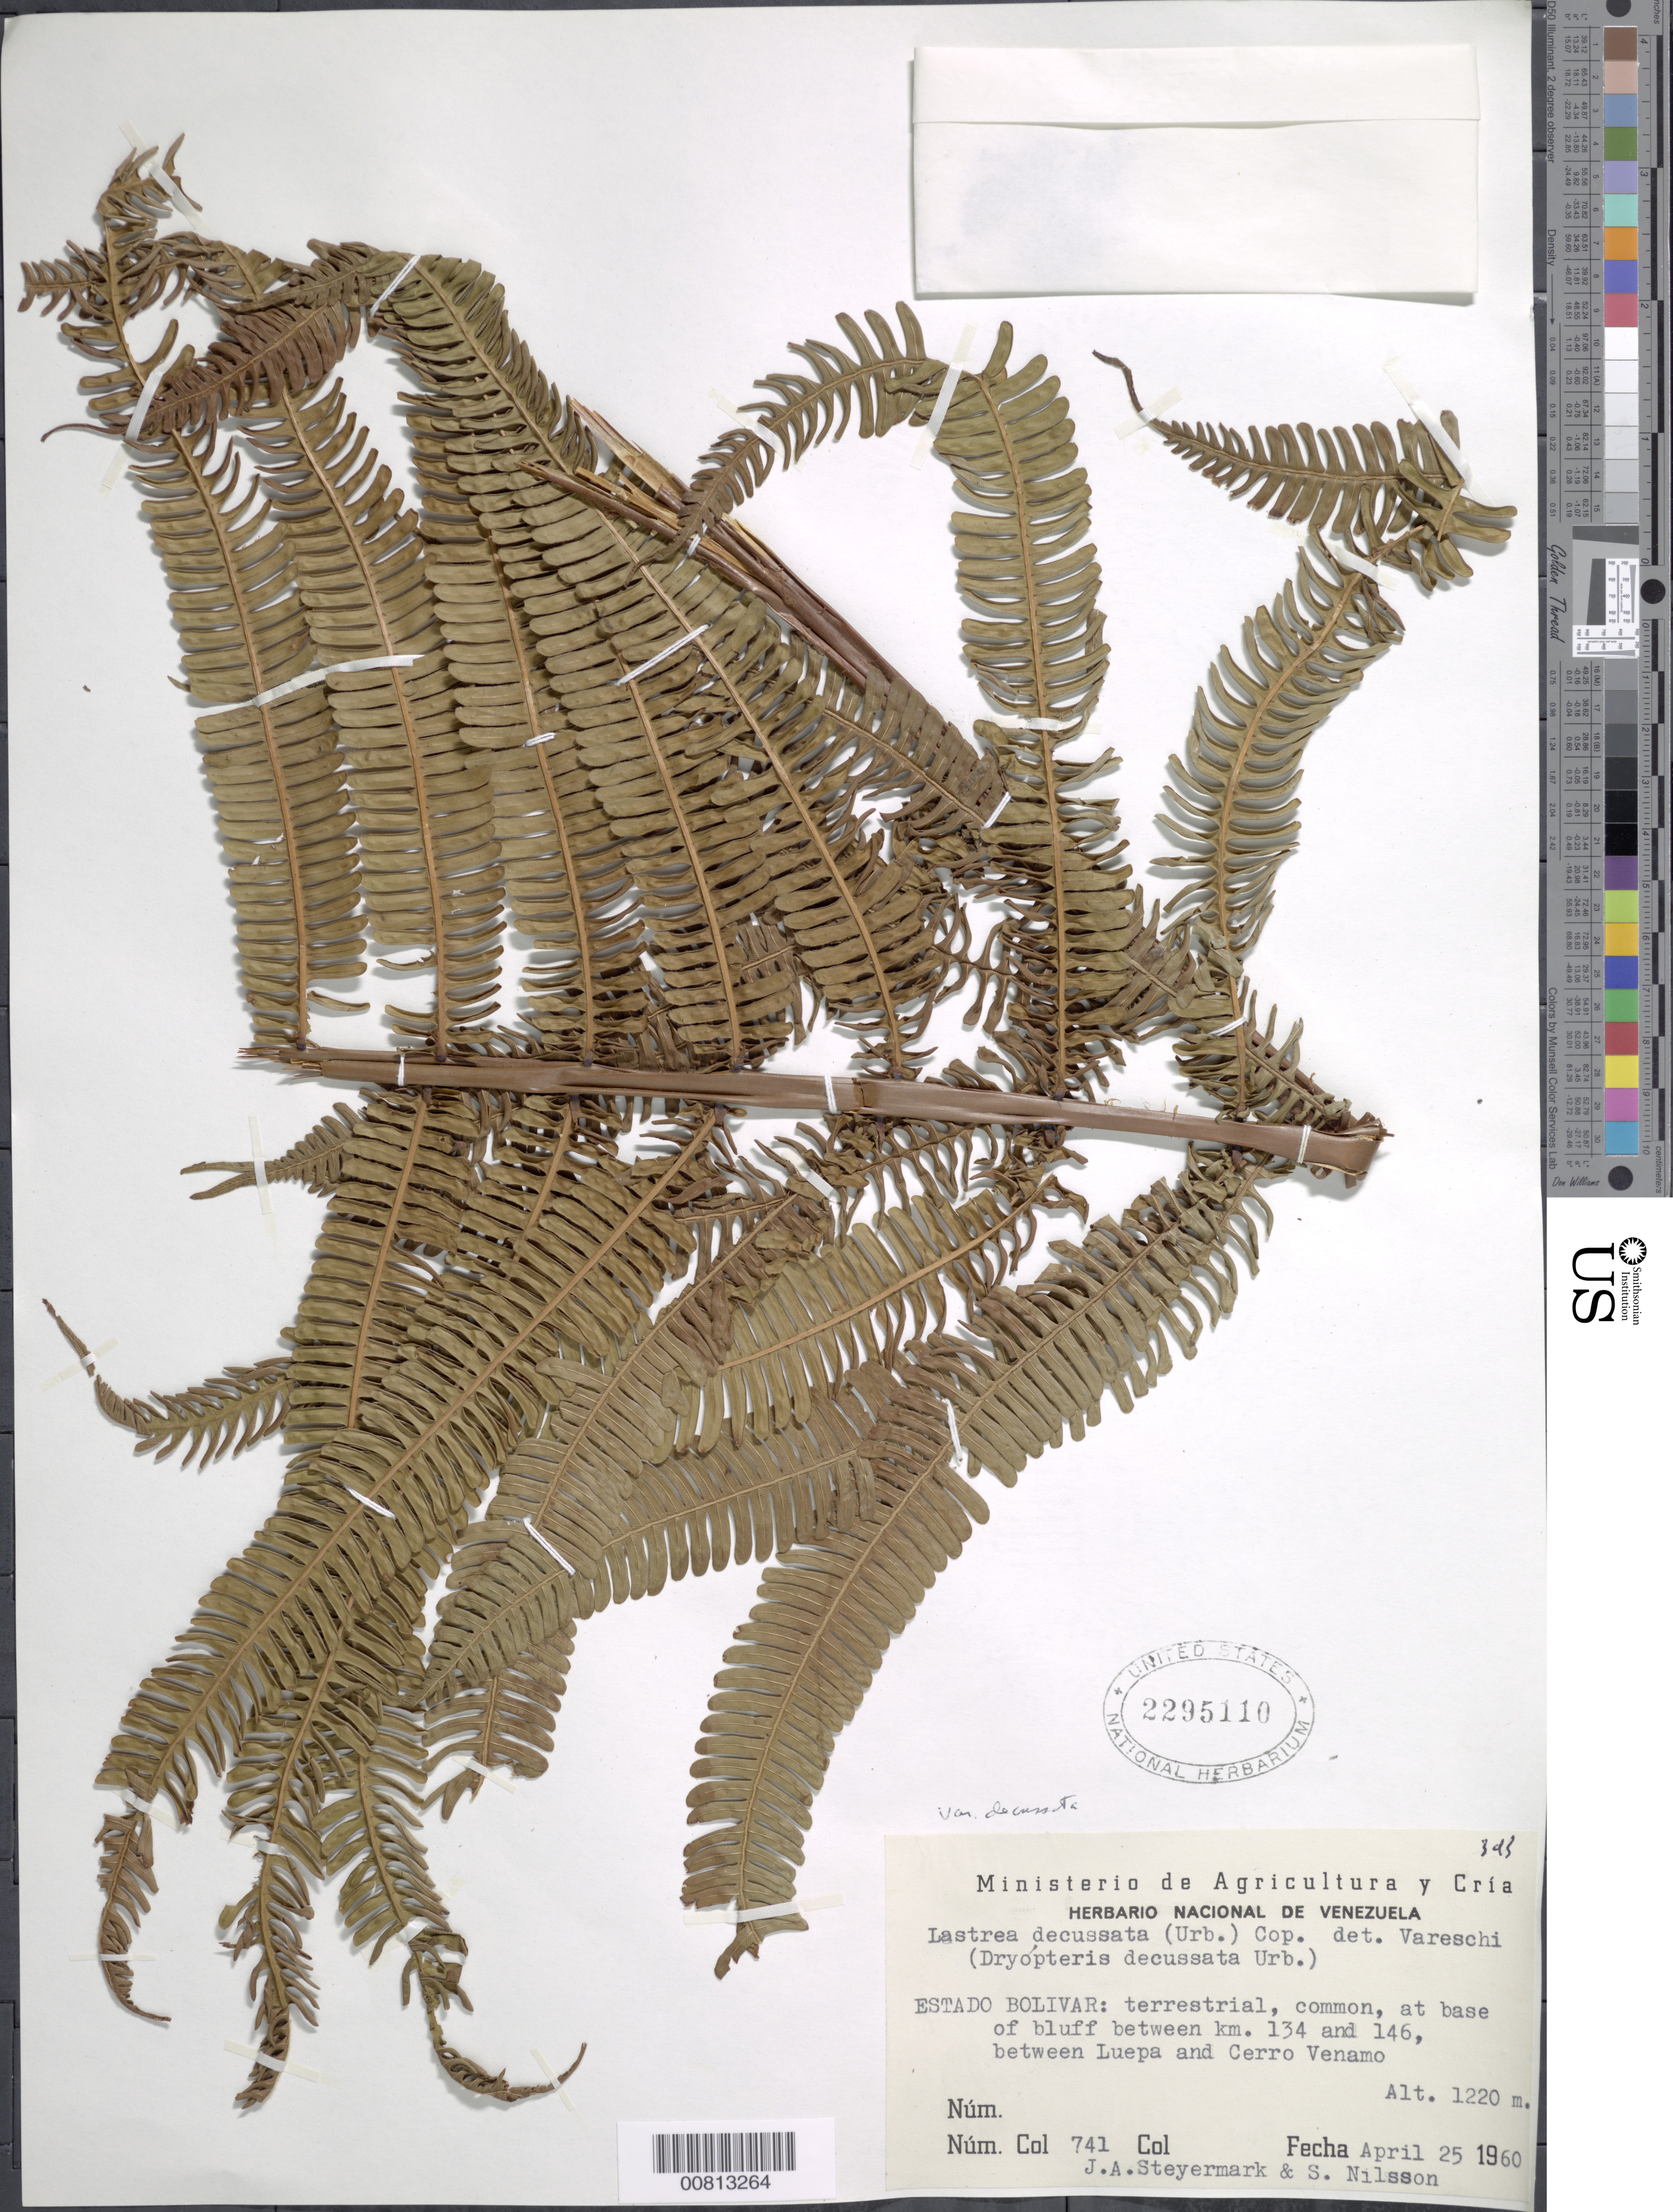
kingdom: Plantae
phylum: Tracheophyta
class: Polypodiopsida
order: Polypodiales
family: Thelypteridaceae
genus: Steiropteris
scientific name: Steiropteris decussata var. decussata (L.) comb. nov., ined. 2015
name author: (L.)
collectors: J. Steyermark & S. Nilsson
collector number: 741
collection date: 1960-04-25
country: Venezuela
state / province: Bolivar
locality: Terrestrial, common at base of bluff between km. 134 and 146, between Luepa and Cerro Venamo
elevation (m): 1220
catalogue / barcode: US 2295110